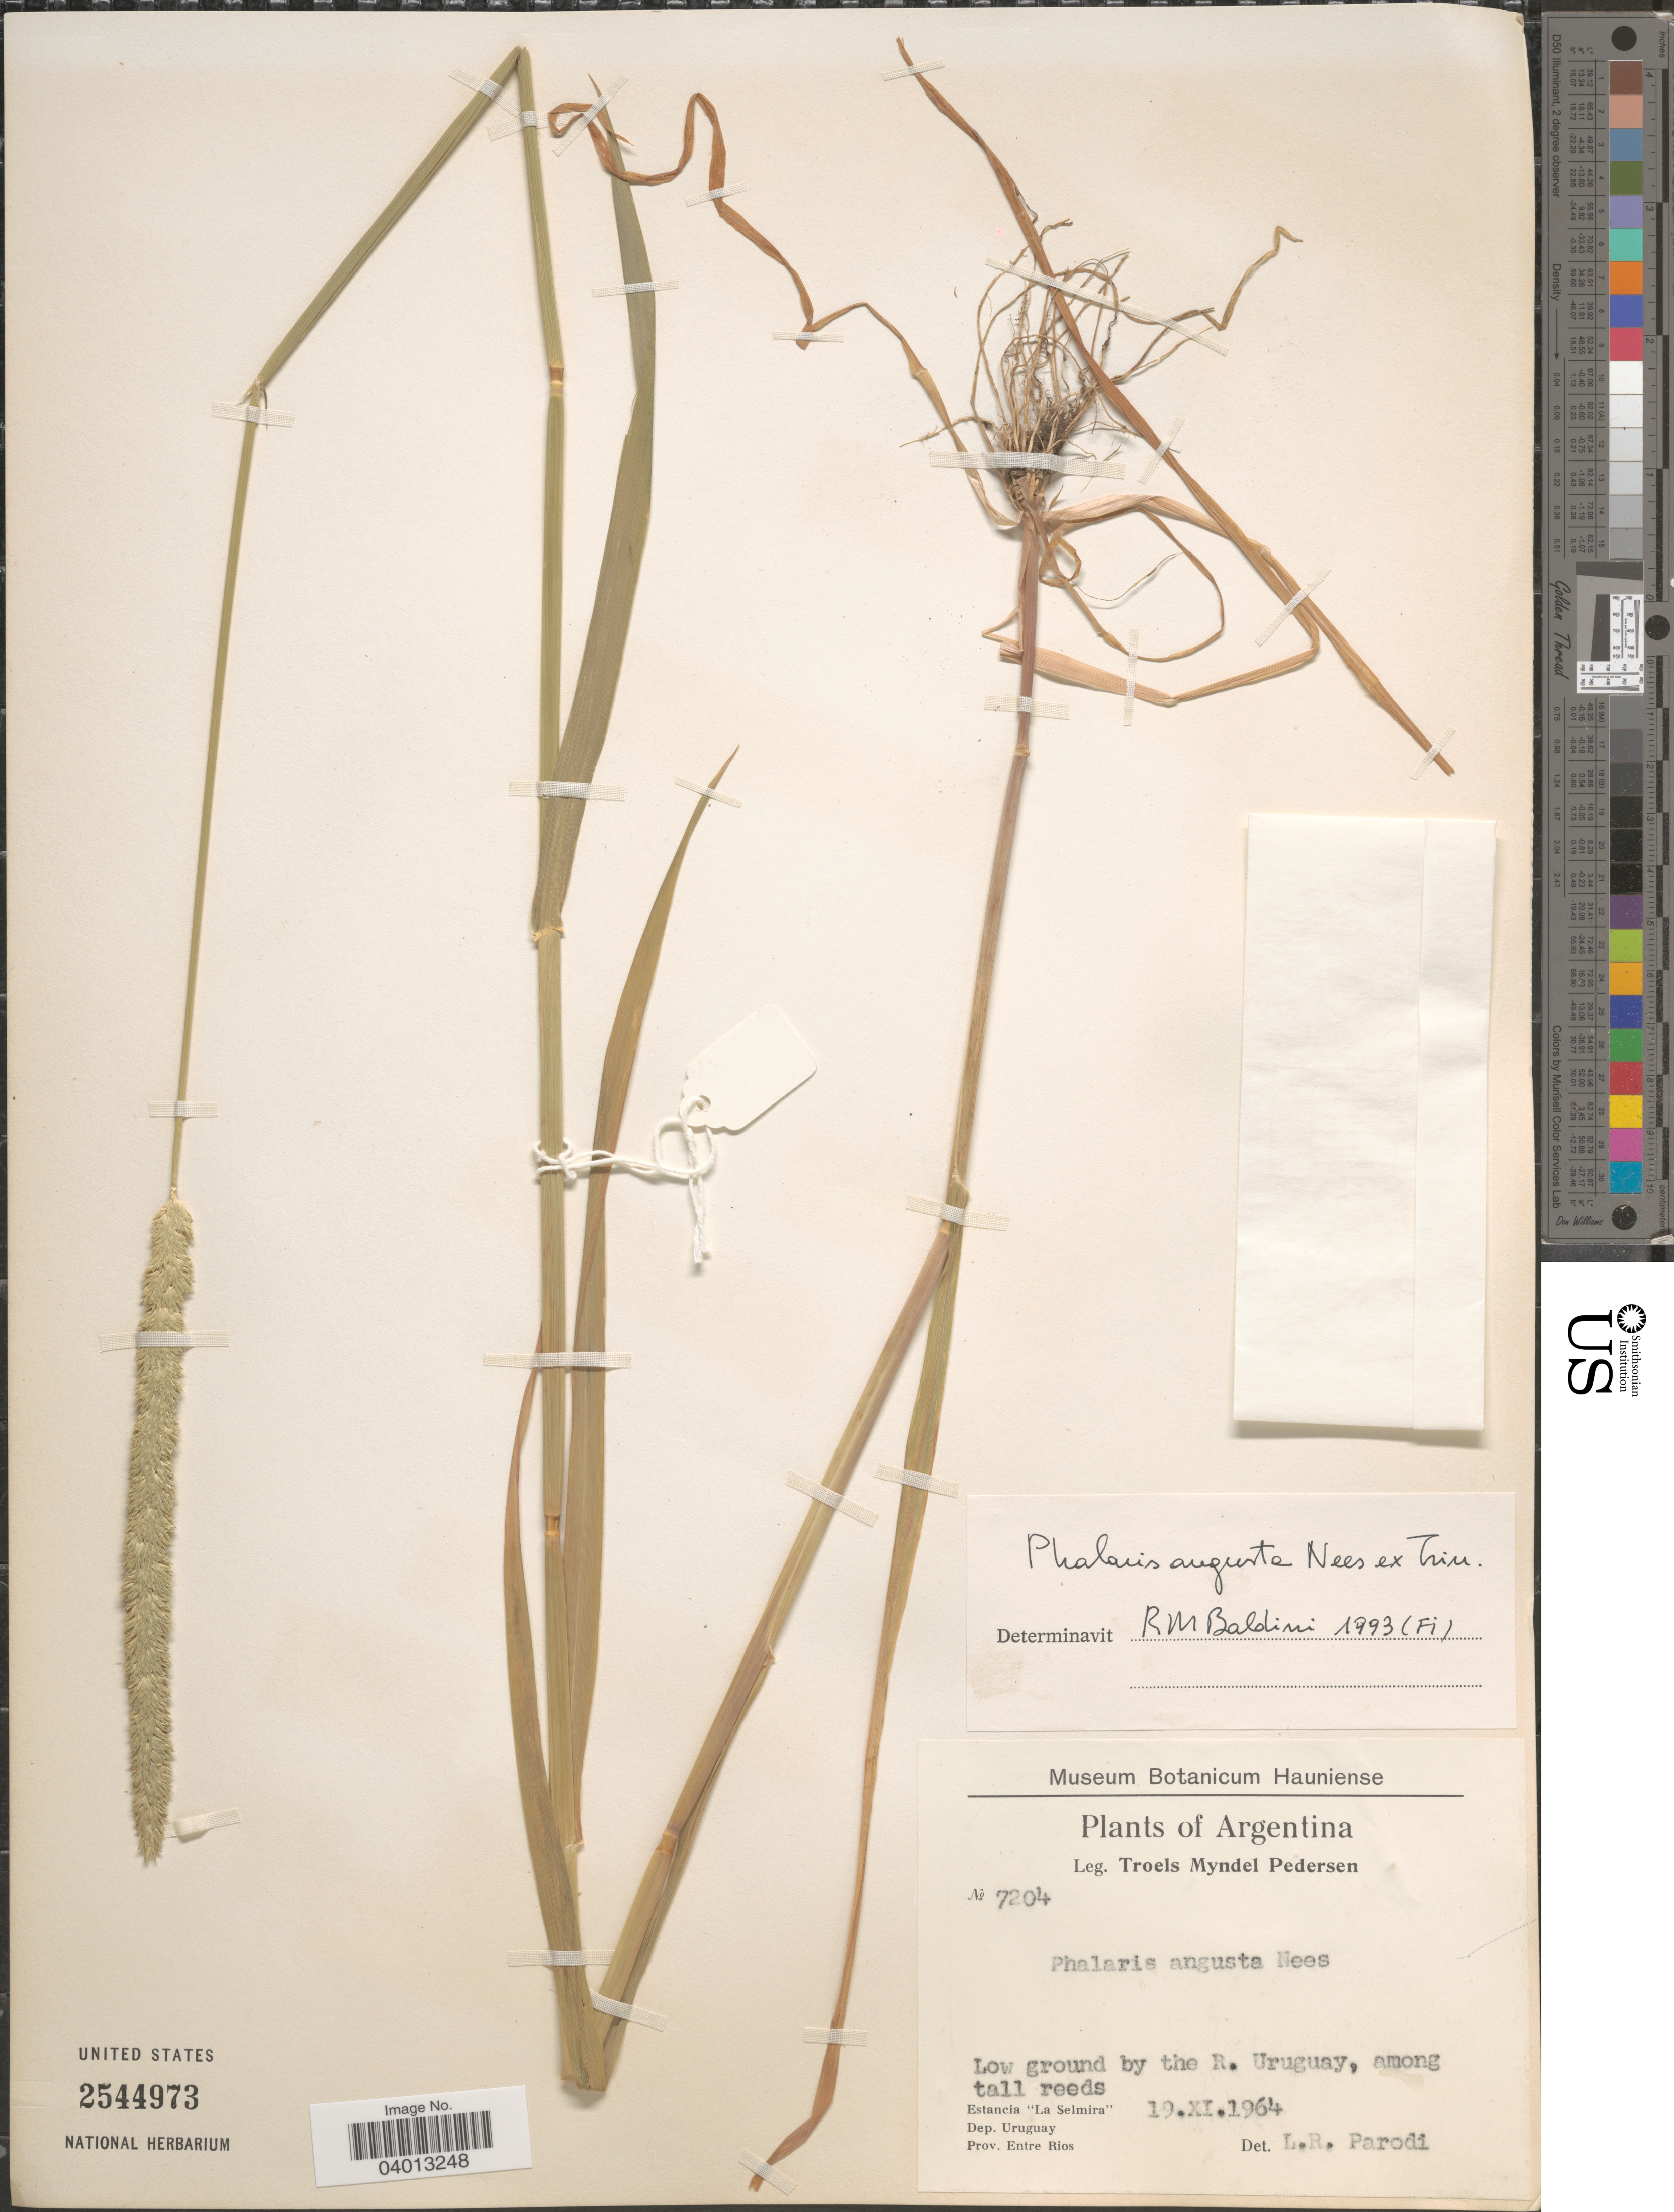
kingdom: Plantae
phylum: Tracheophyta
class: Liliopsida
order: Poales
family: Poaceae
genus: Phalaris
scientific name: Phalaris angusta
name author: Nees ex Trin.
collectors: T. Pederson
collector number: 7204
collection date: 1964-11-19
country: Argentina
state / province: Entre Rios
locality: The R. Uruguay. Estancia "La Selmira" Dep. Uruguay.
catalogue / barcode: US 2544973